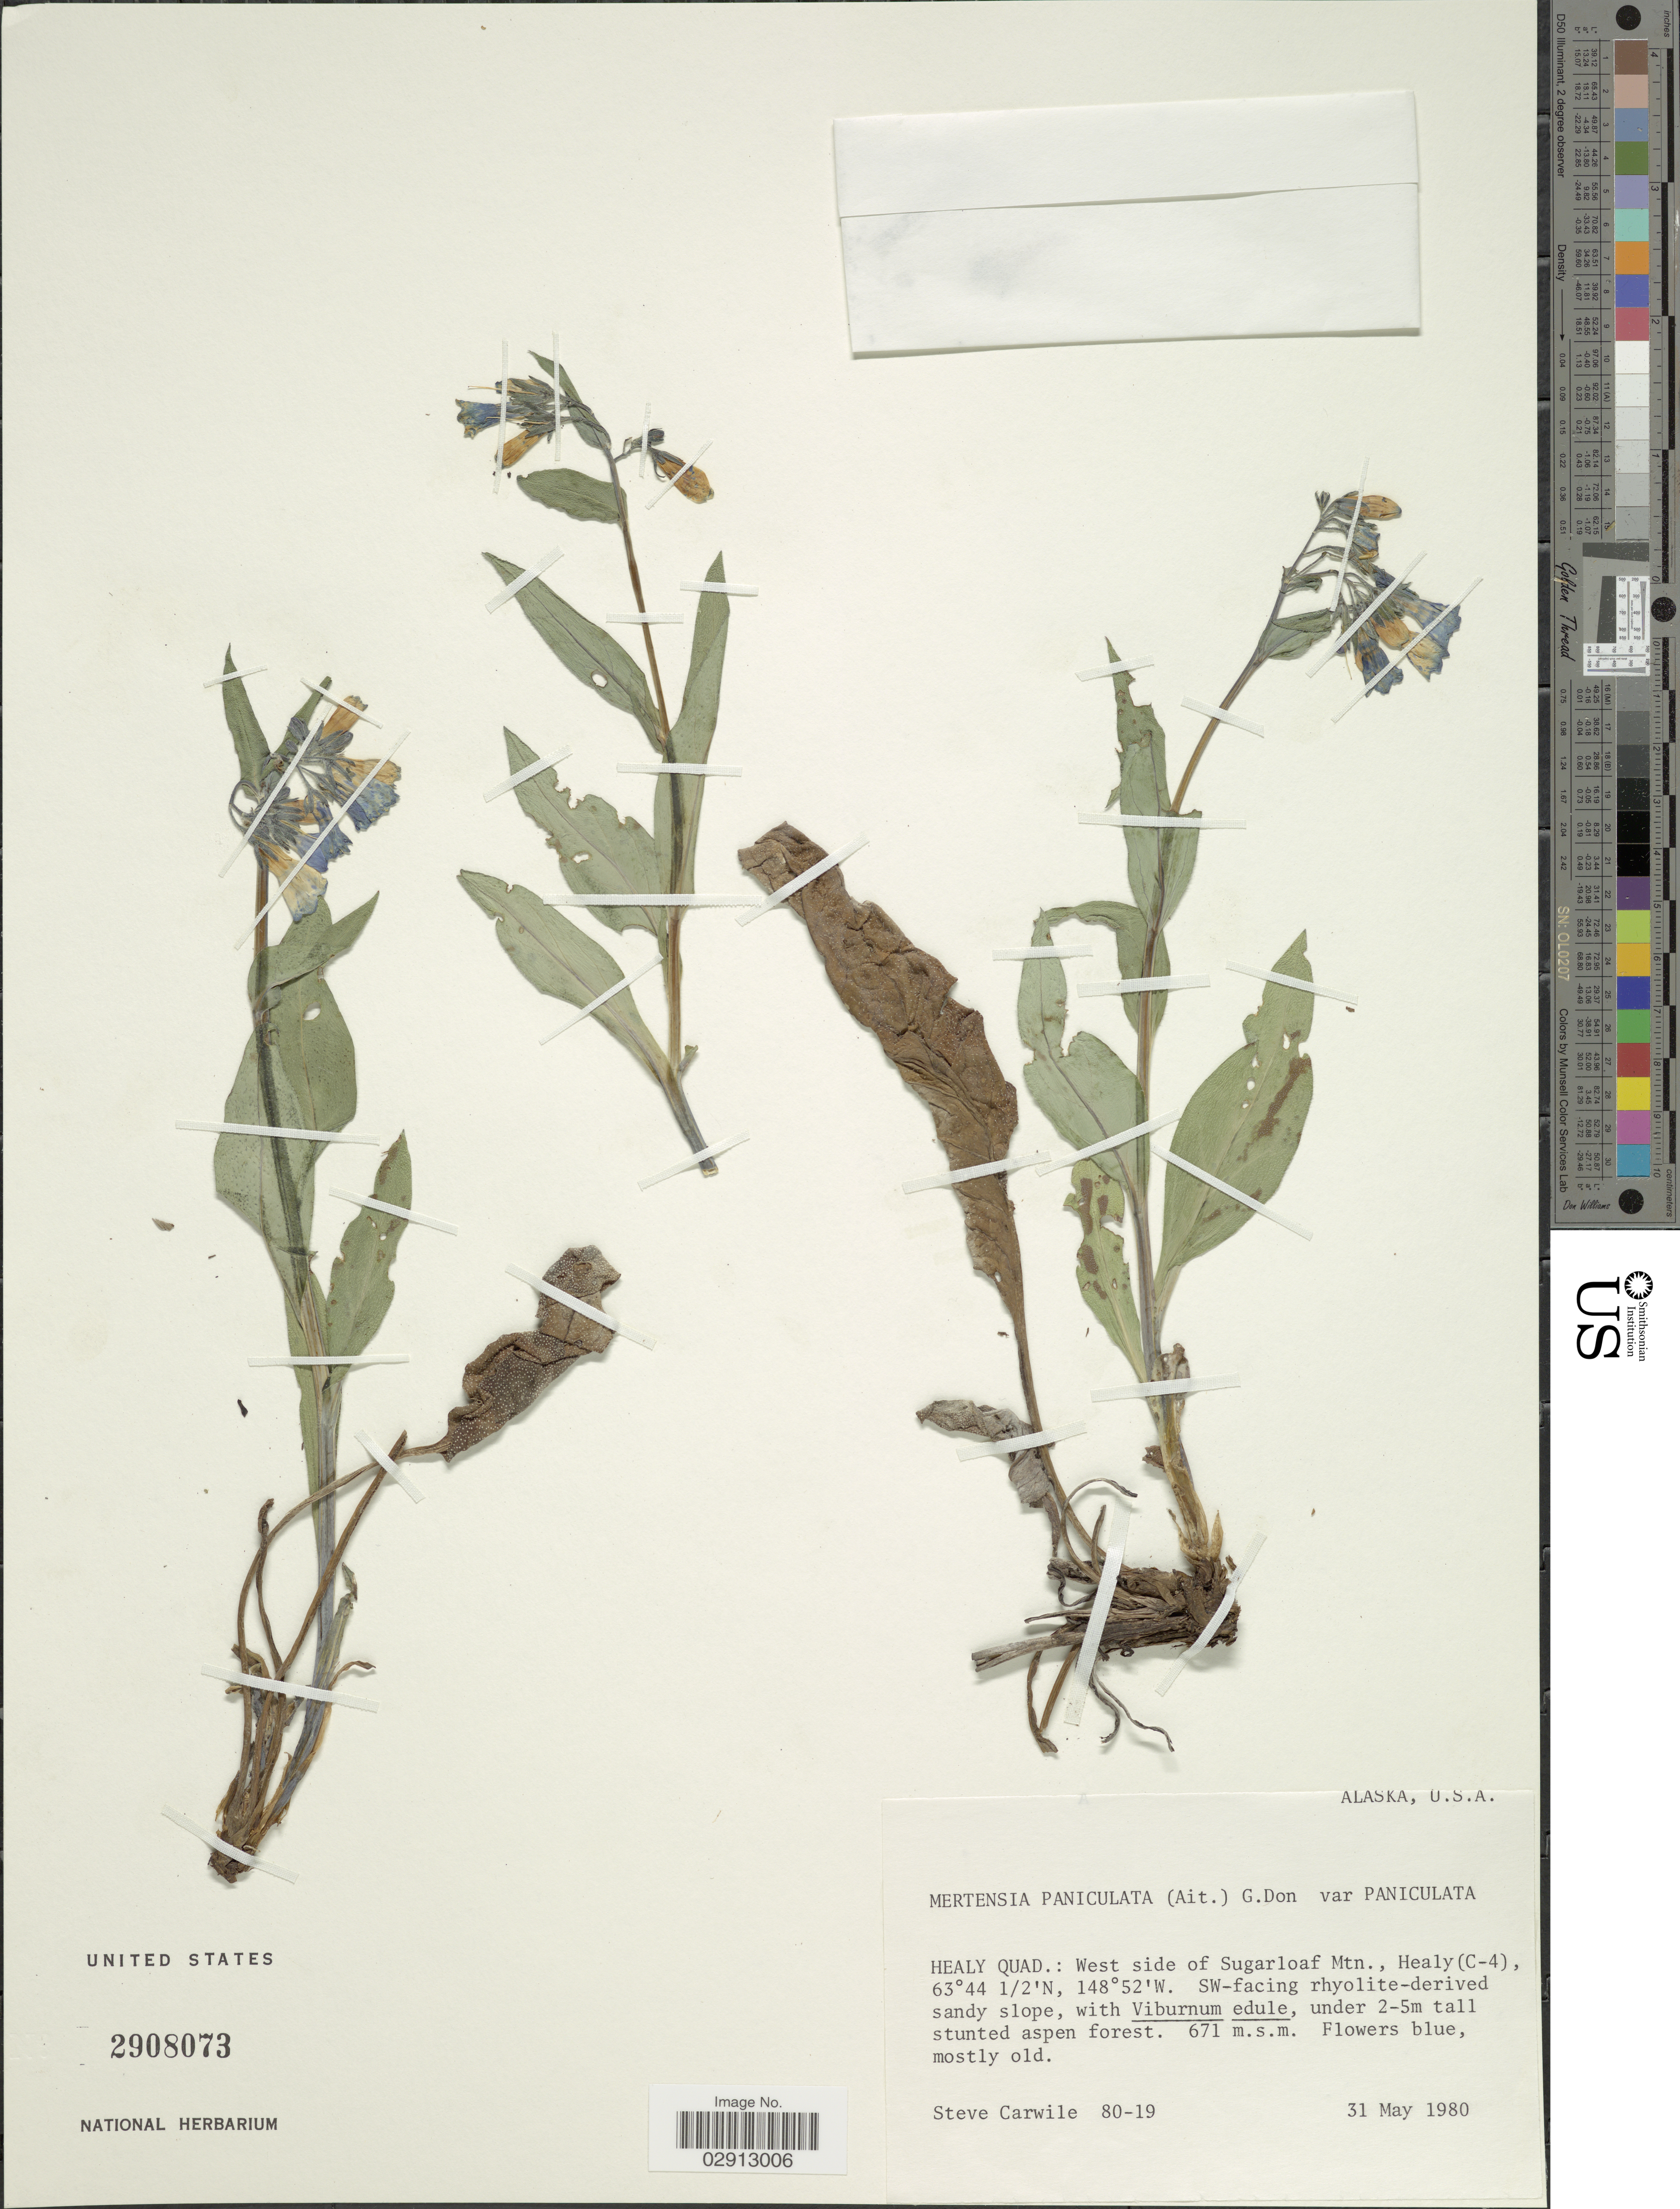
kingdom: Plantae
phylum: Tracheophyta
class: Magnoliopsida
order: Boraginales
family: Boraginaceae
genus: Mertensia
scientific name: Mertensia paniculata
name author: (Aiton) G. Don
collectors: S. Carwile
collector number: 80-19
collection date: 1980-05-31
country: United States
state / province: Alaska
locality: Healy Quad.: West side of Sugarloaf Mtn., Healy (C-4).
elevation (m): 671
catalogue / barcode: US 2908073